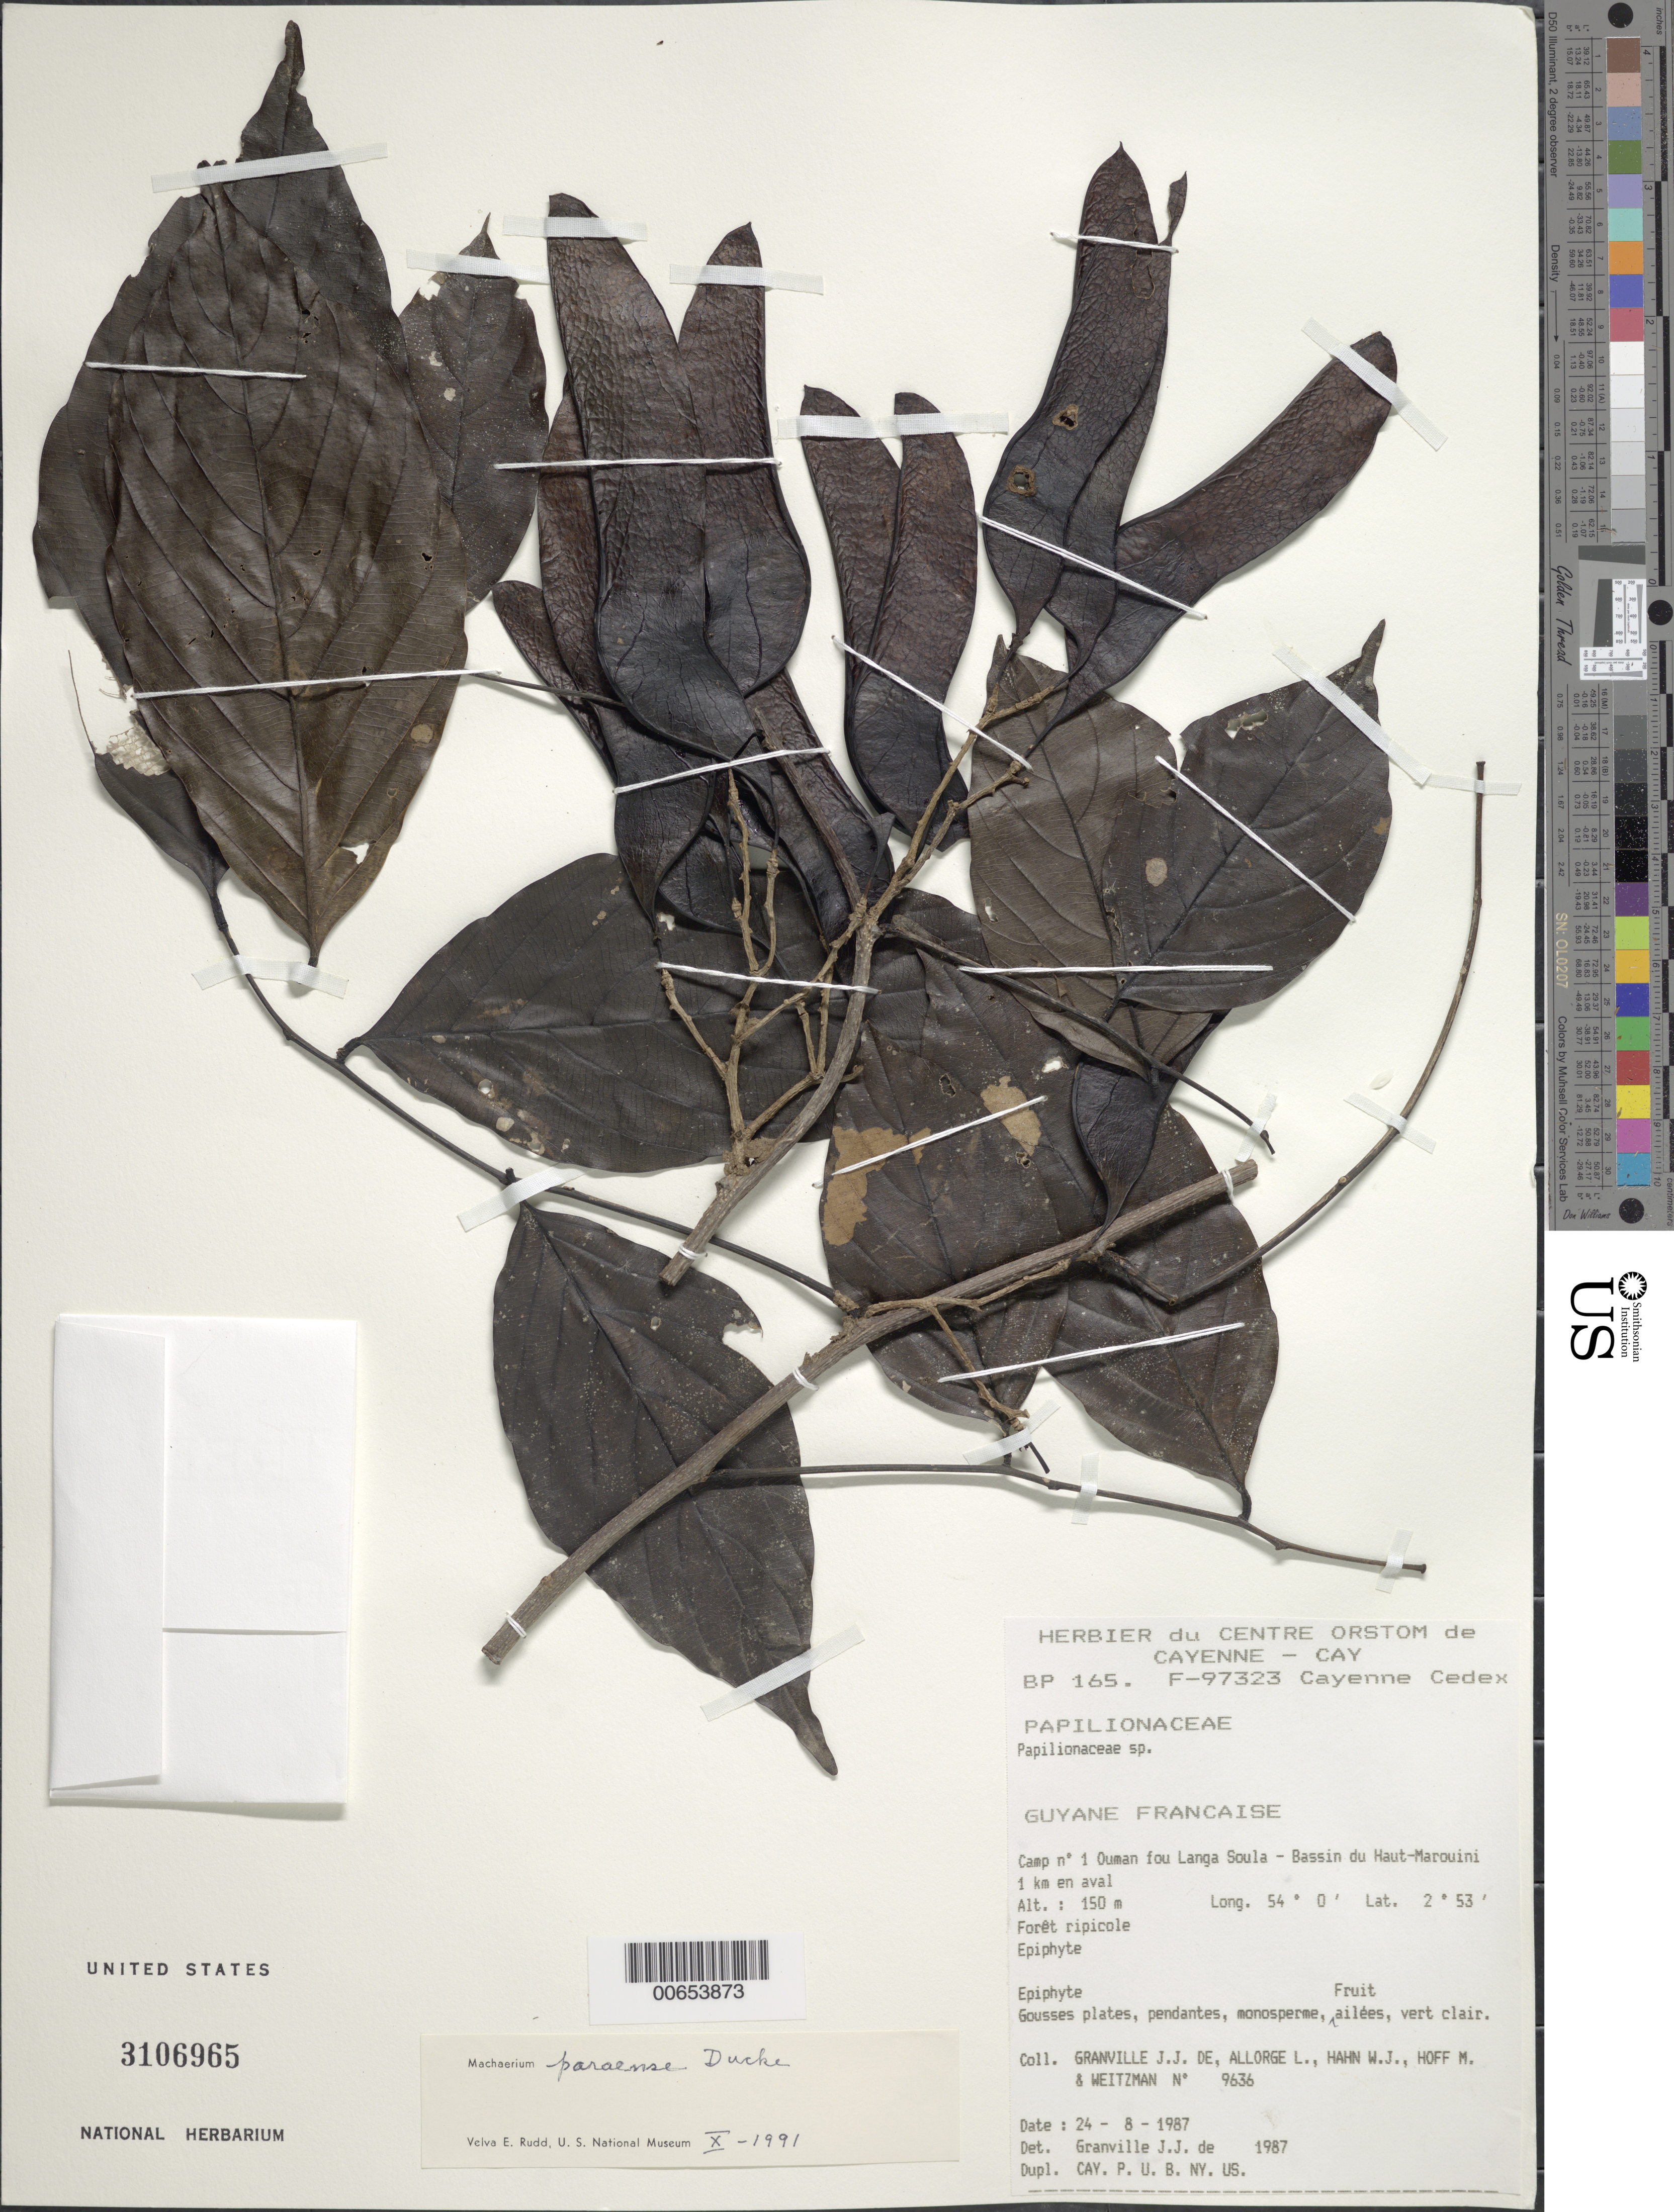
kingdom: Plantae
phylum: Tracheophyta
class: Magnoliopsida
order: Fabales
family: Fabaceae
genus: Machaerium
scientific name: Machaerium paraense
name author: Ducke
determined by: Granville, J. J. de, (CAY), Institut de Recherche pour le Developpement (IRD) (FRENCH GUIANA)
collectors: J.-J. de Granville, L. Allorge, W. J. Hahn, M. Hoff & A. L. Weitzman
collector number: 9636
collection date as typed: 24-Aug-87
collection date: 1987-08-24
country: French Guiana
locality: Ouman fou Langa Soula, Camp #1, Bassin du Haut-Marouini, 1km en aval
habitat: Forêt ripicole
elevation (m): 150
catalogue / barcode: US 3106965